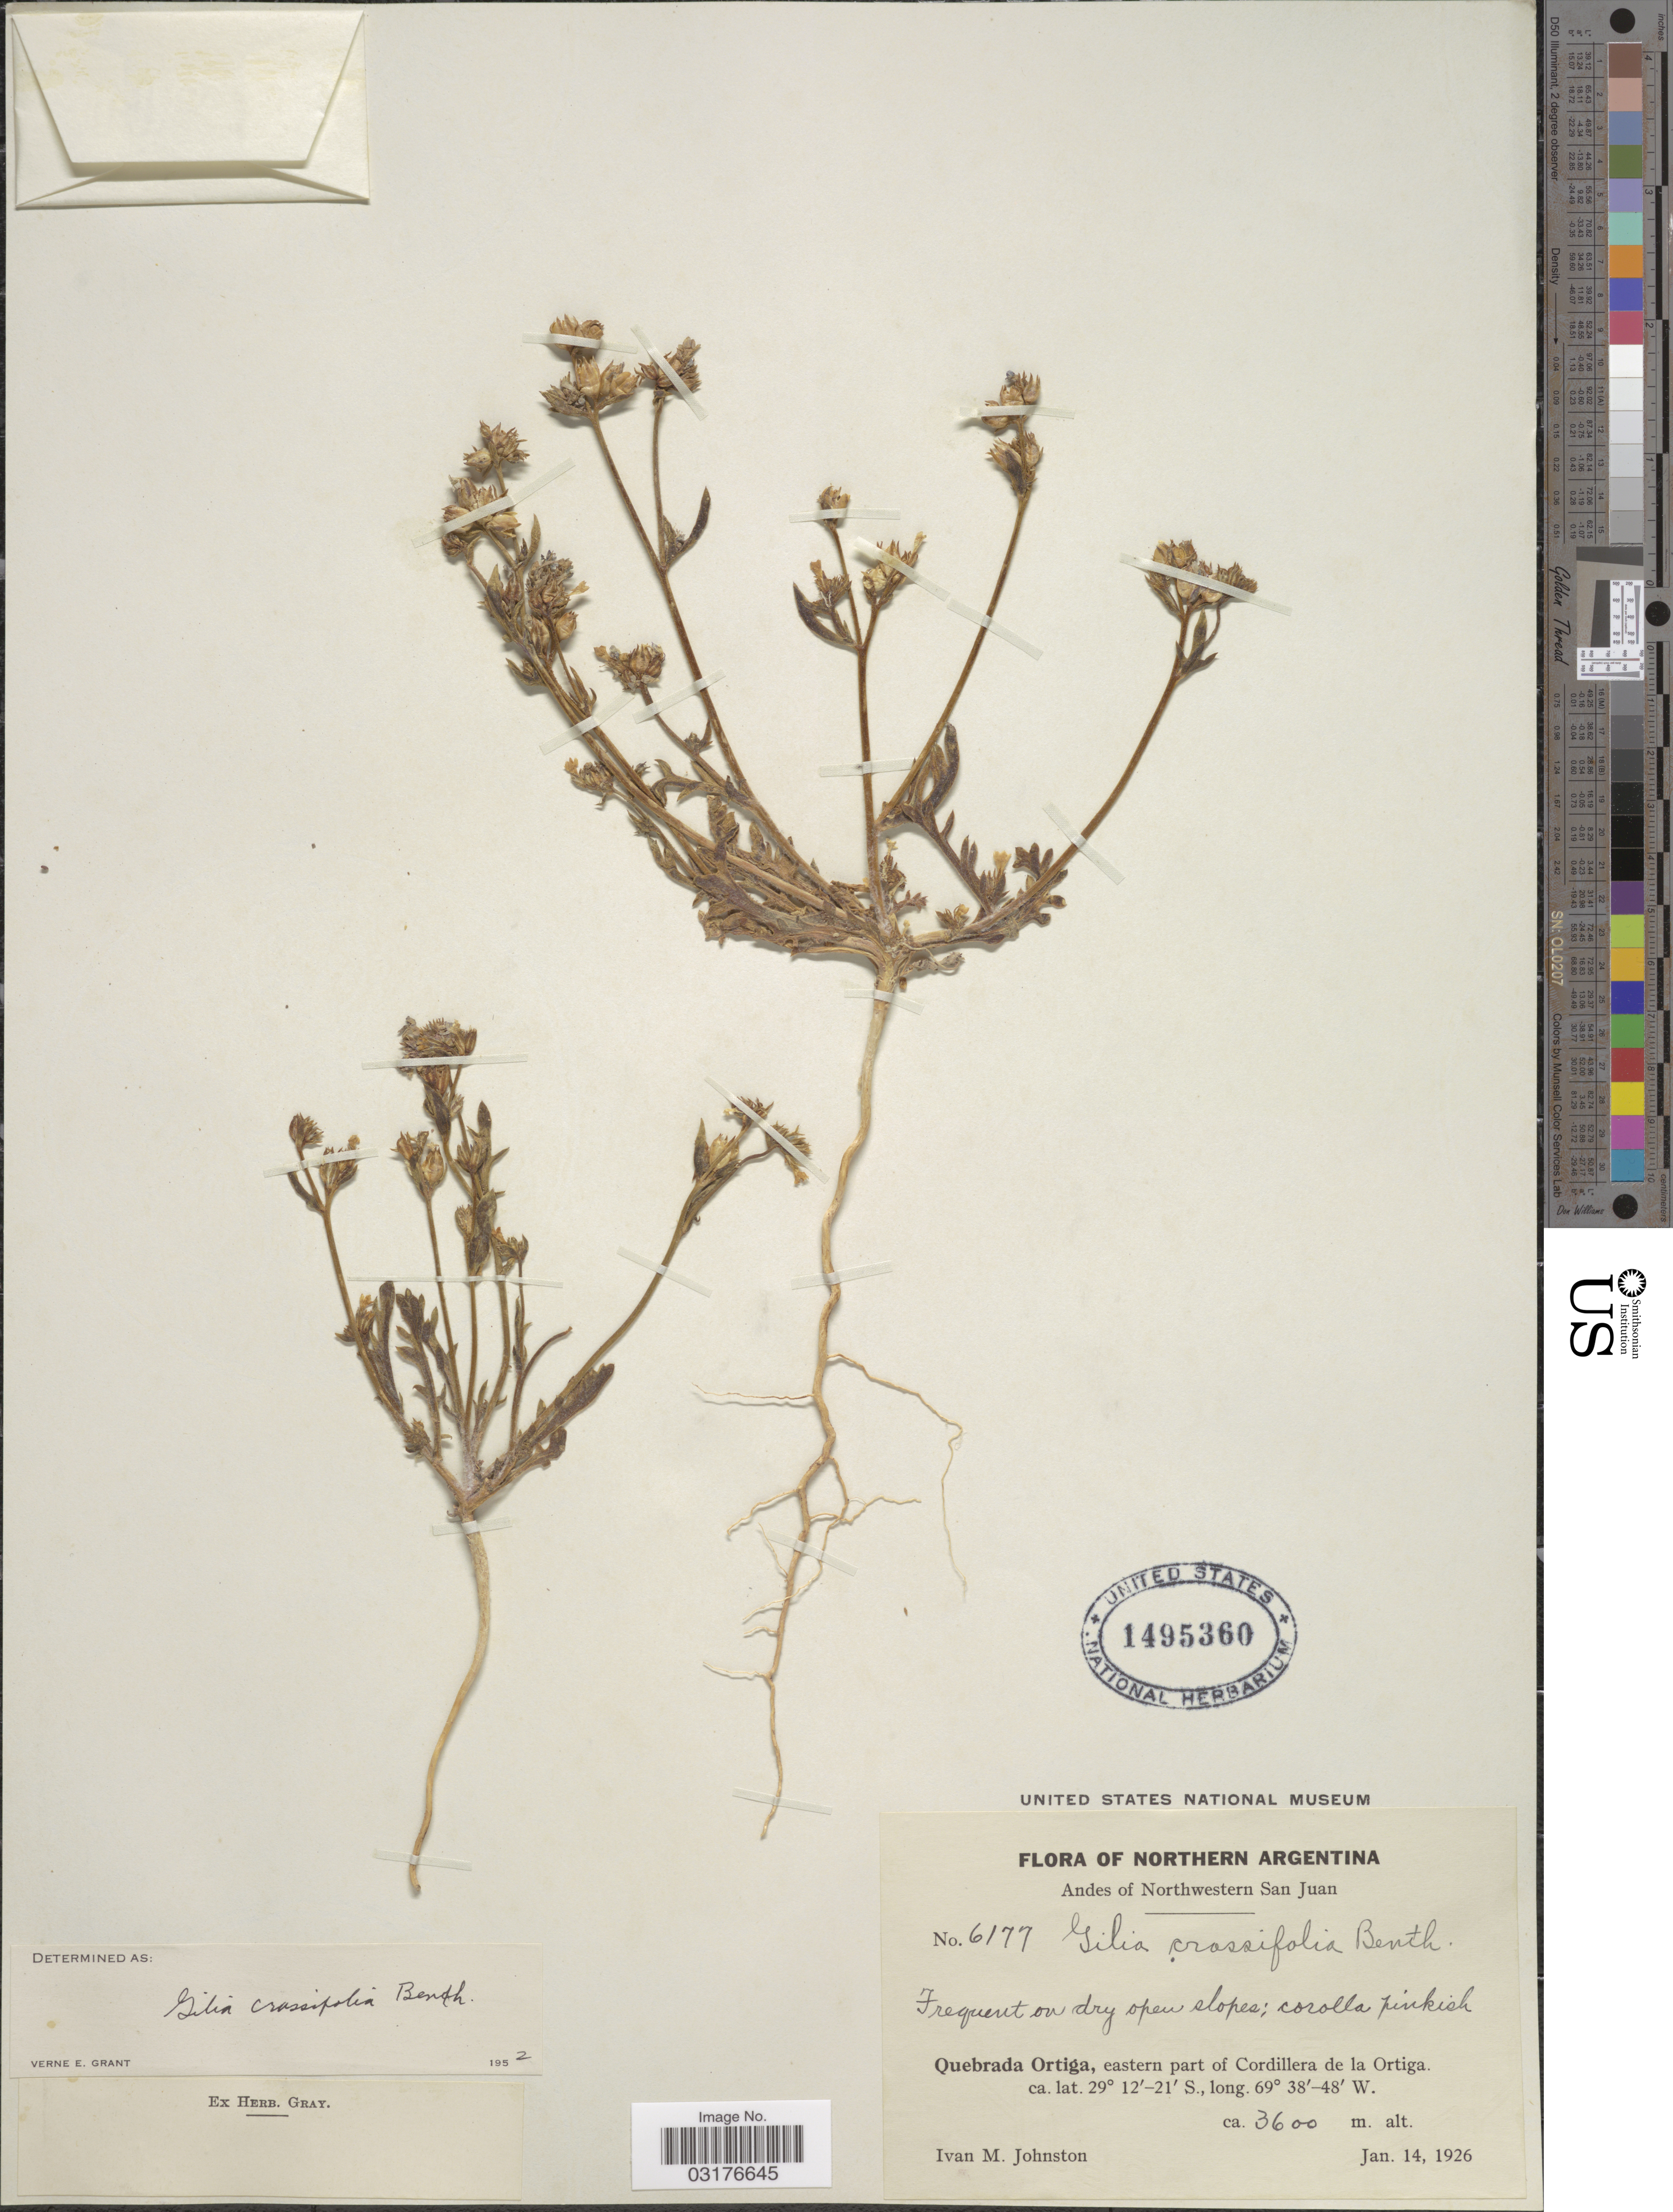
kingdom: Plantae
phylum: Tracheophyta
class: Magnoliopsida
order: Ericales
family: Polemoniaceae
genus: Gilia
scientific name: Gilia crassifolia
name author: Benth.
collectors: I.M. Johnston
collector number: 6177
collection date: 1926-01-14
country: Argentina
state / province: San Juan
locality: Northern Argentina. Andes of Northwestern San Juan. Quebrada Ortiga, eastern part of Cordillera de la Ortiga.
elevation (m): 3600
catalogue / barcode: US 1495360